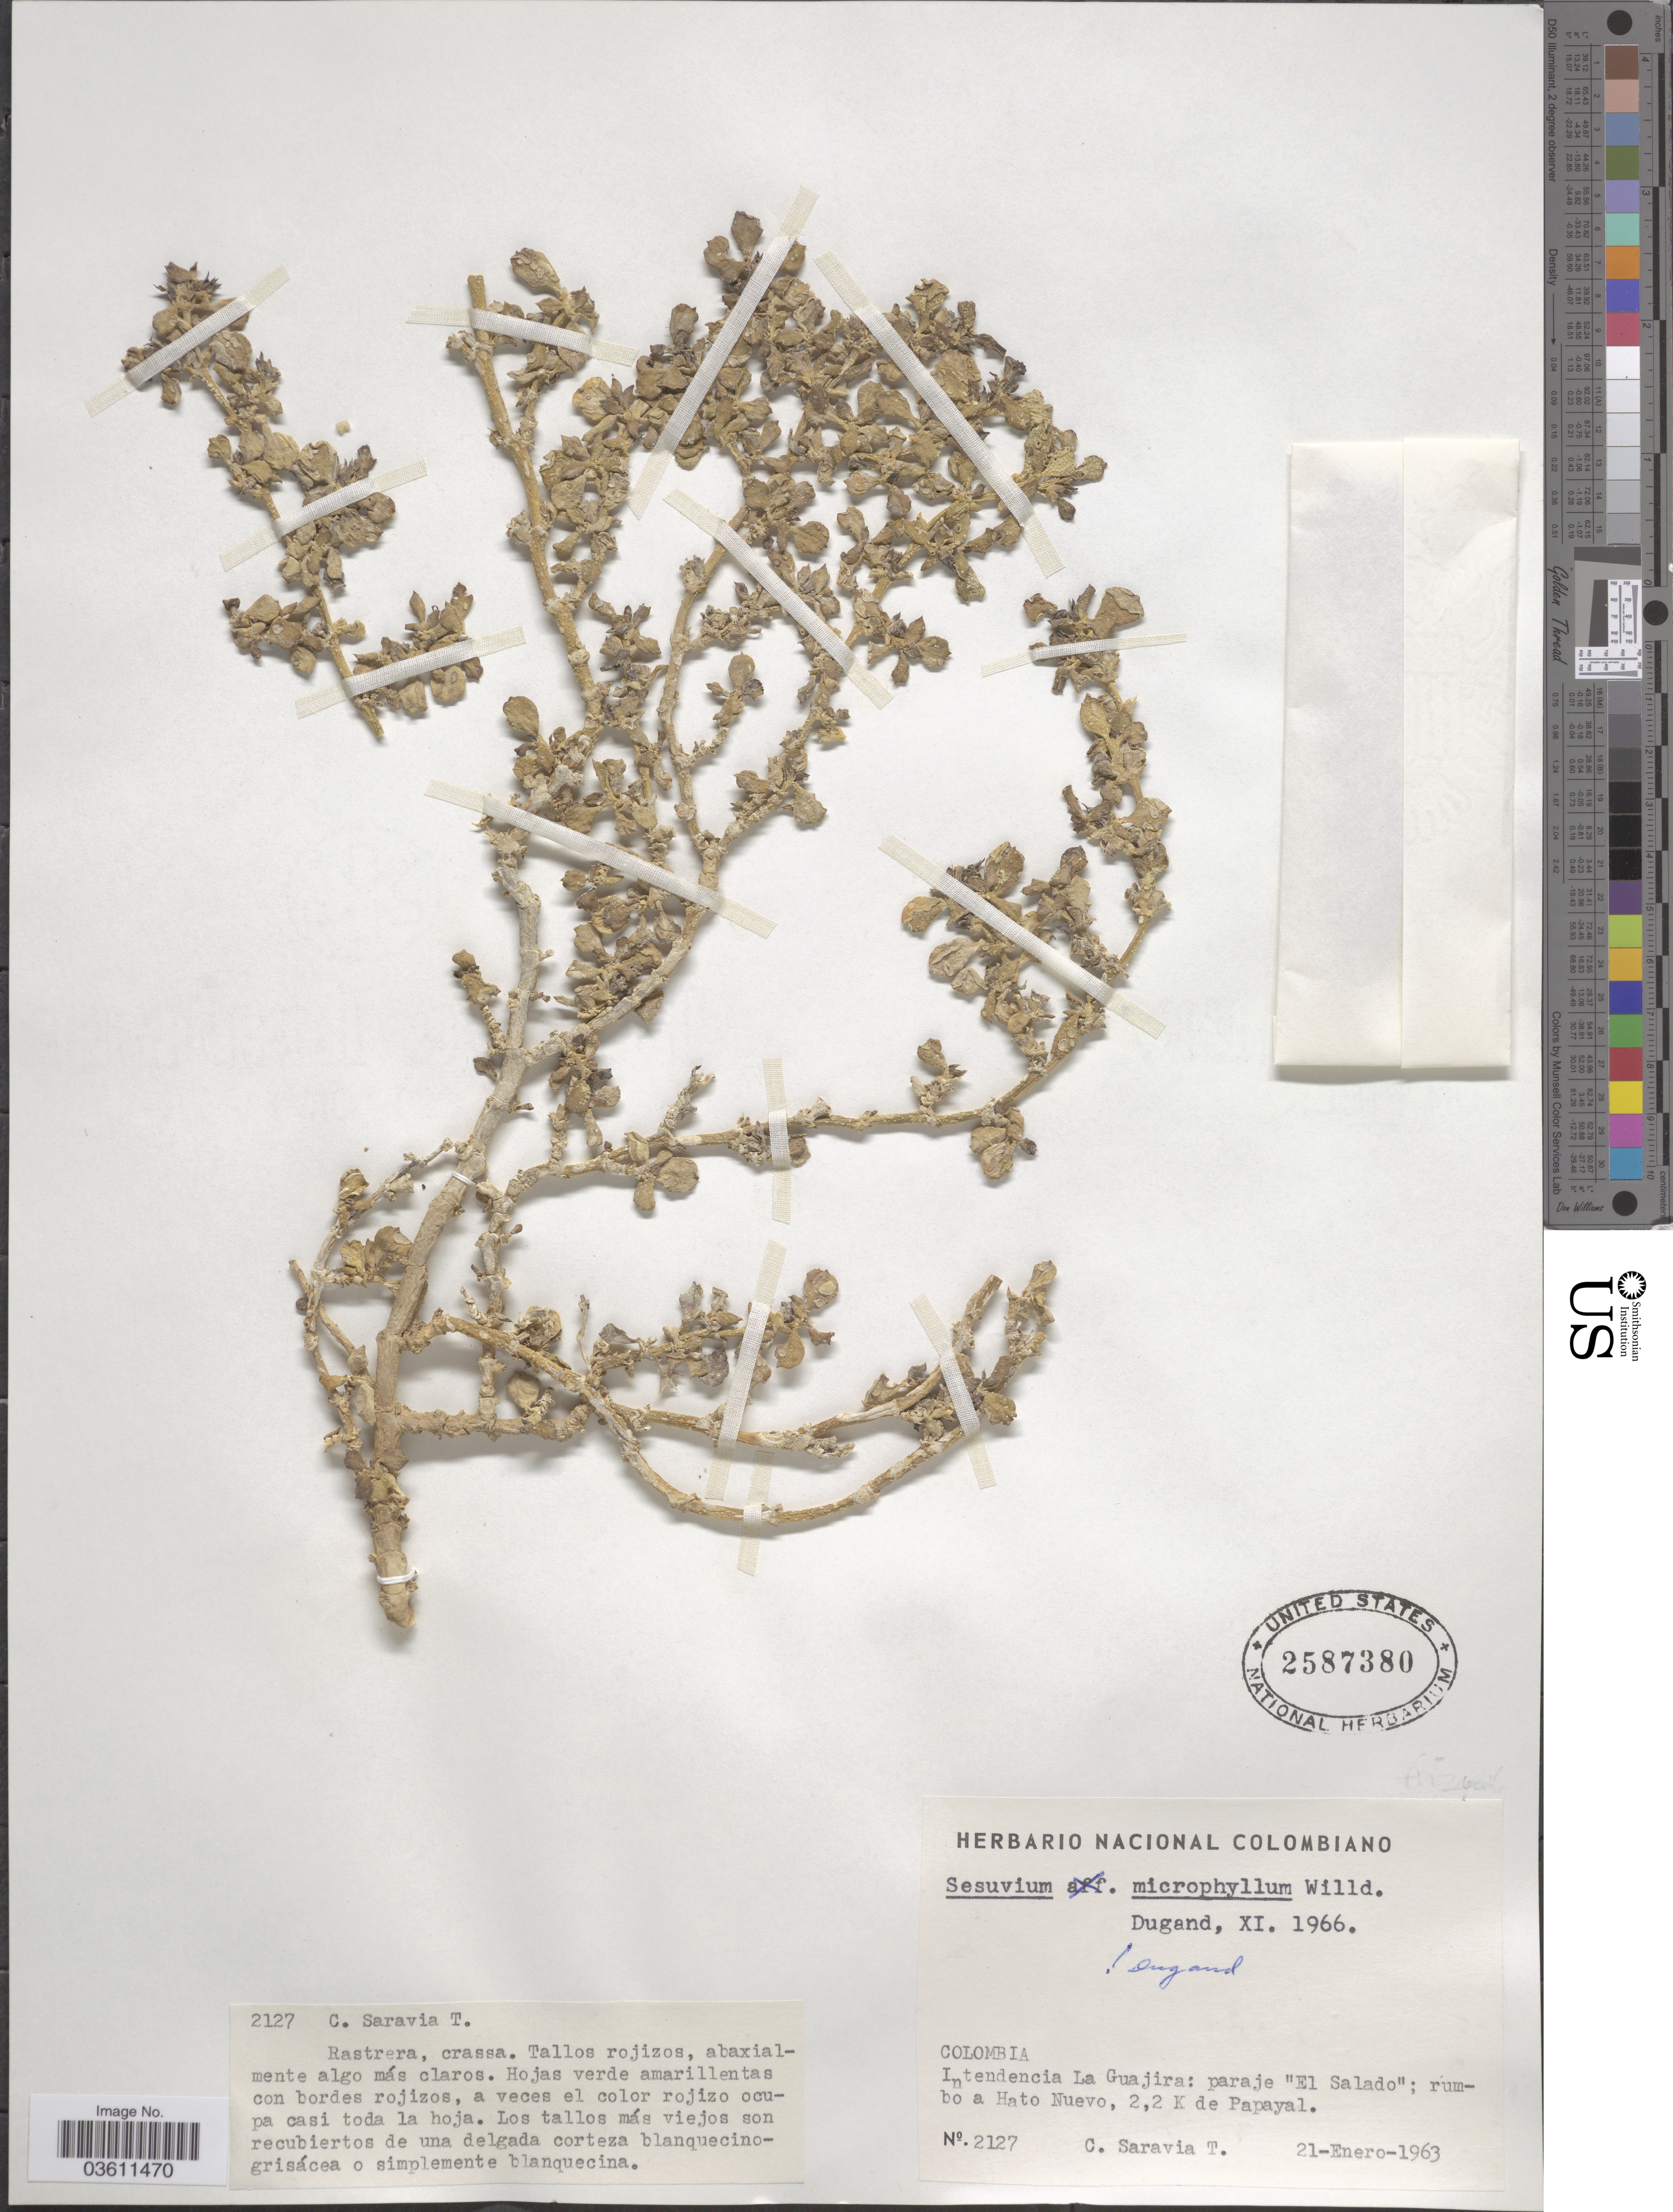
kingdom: Plantae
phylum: Tracheophyta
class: Magnoliopsida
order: Caryophyllales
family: Aizoaceae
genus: Sesuvium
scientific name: Sesuvium sp.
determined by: Strong, Mark T., (BOT), Smithsonian Institution - National Museum of Natural History (UNITED STATES)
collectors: C. Saravia T.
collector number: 2127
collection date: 1963-01-21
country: Colombia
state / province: La Guajira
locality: Intendencia La Guajira: paraje "El Salado"; rumbo a Hato Nuevo, 2.2 K de Papayal.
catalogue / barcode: US 2587380